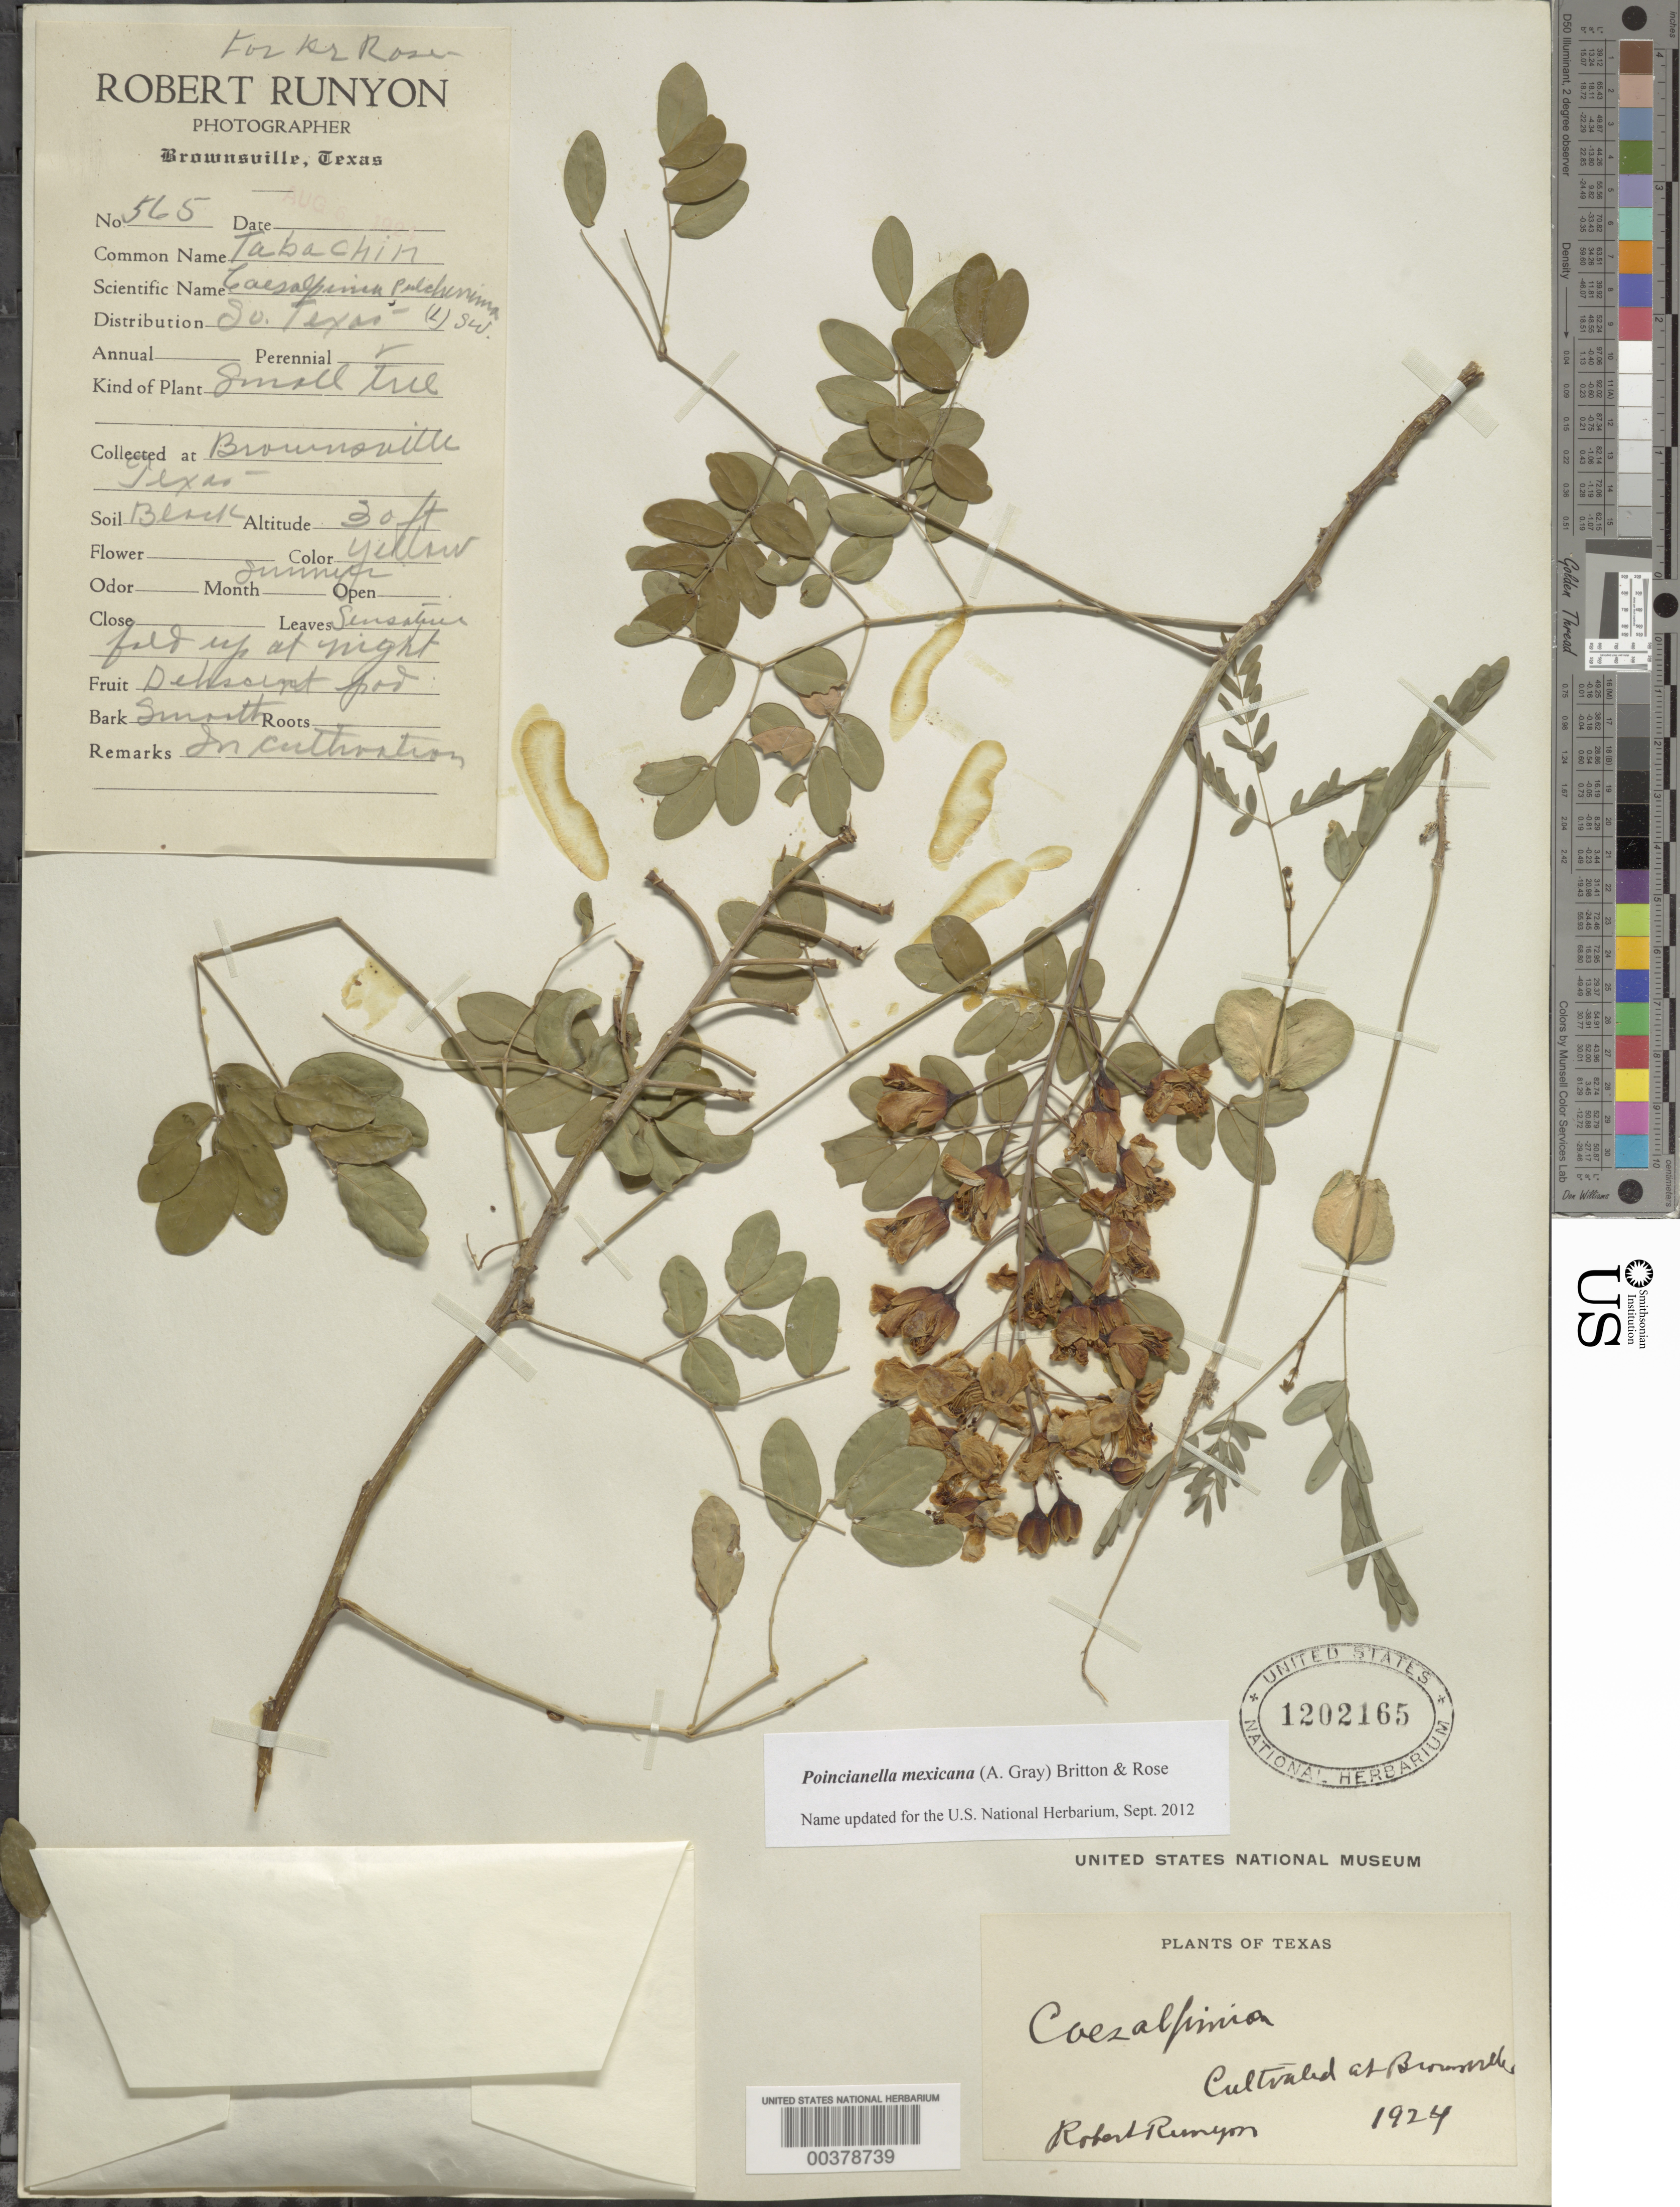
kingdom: Plantae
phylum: Tracheophyta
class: Magnoliopsida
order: Fabales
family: Fabaceae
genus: Erythrostemon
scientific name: Erythrostemon mexicanus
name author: (Rose) Gagnon & G.P. Lewis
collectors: R. Runyon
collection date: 1924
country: United States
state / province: Texas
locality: Brownsville.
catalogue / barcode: US 1202165